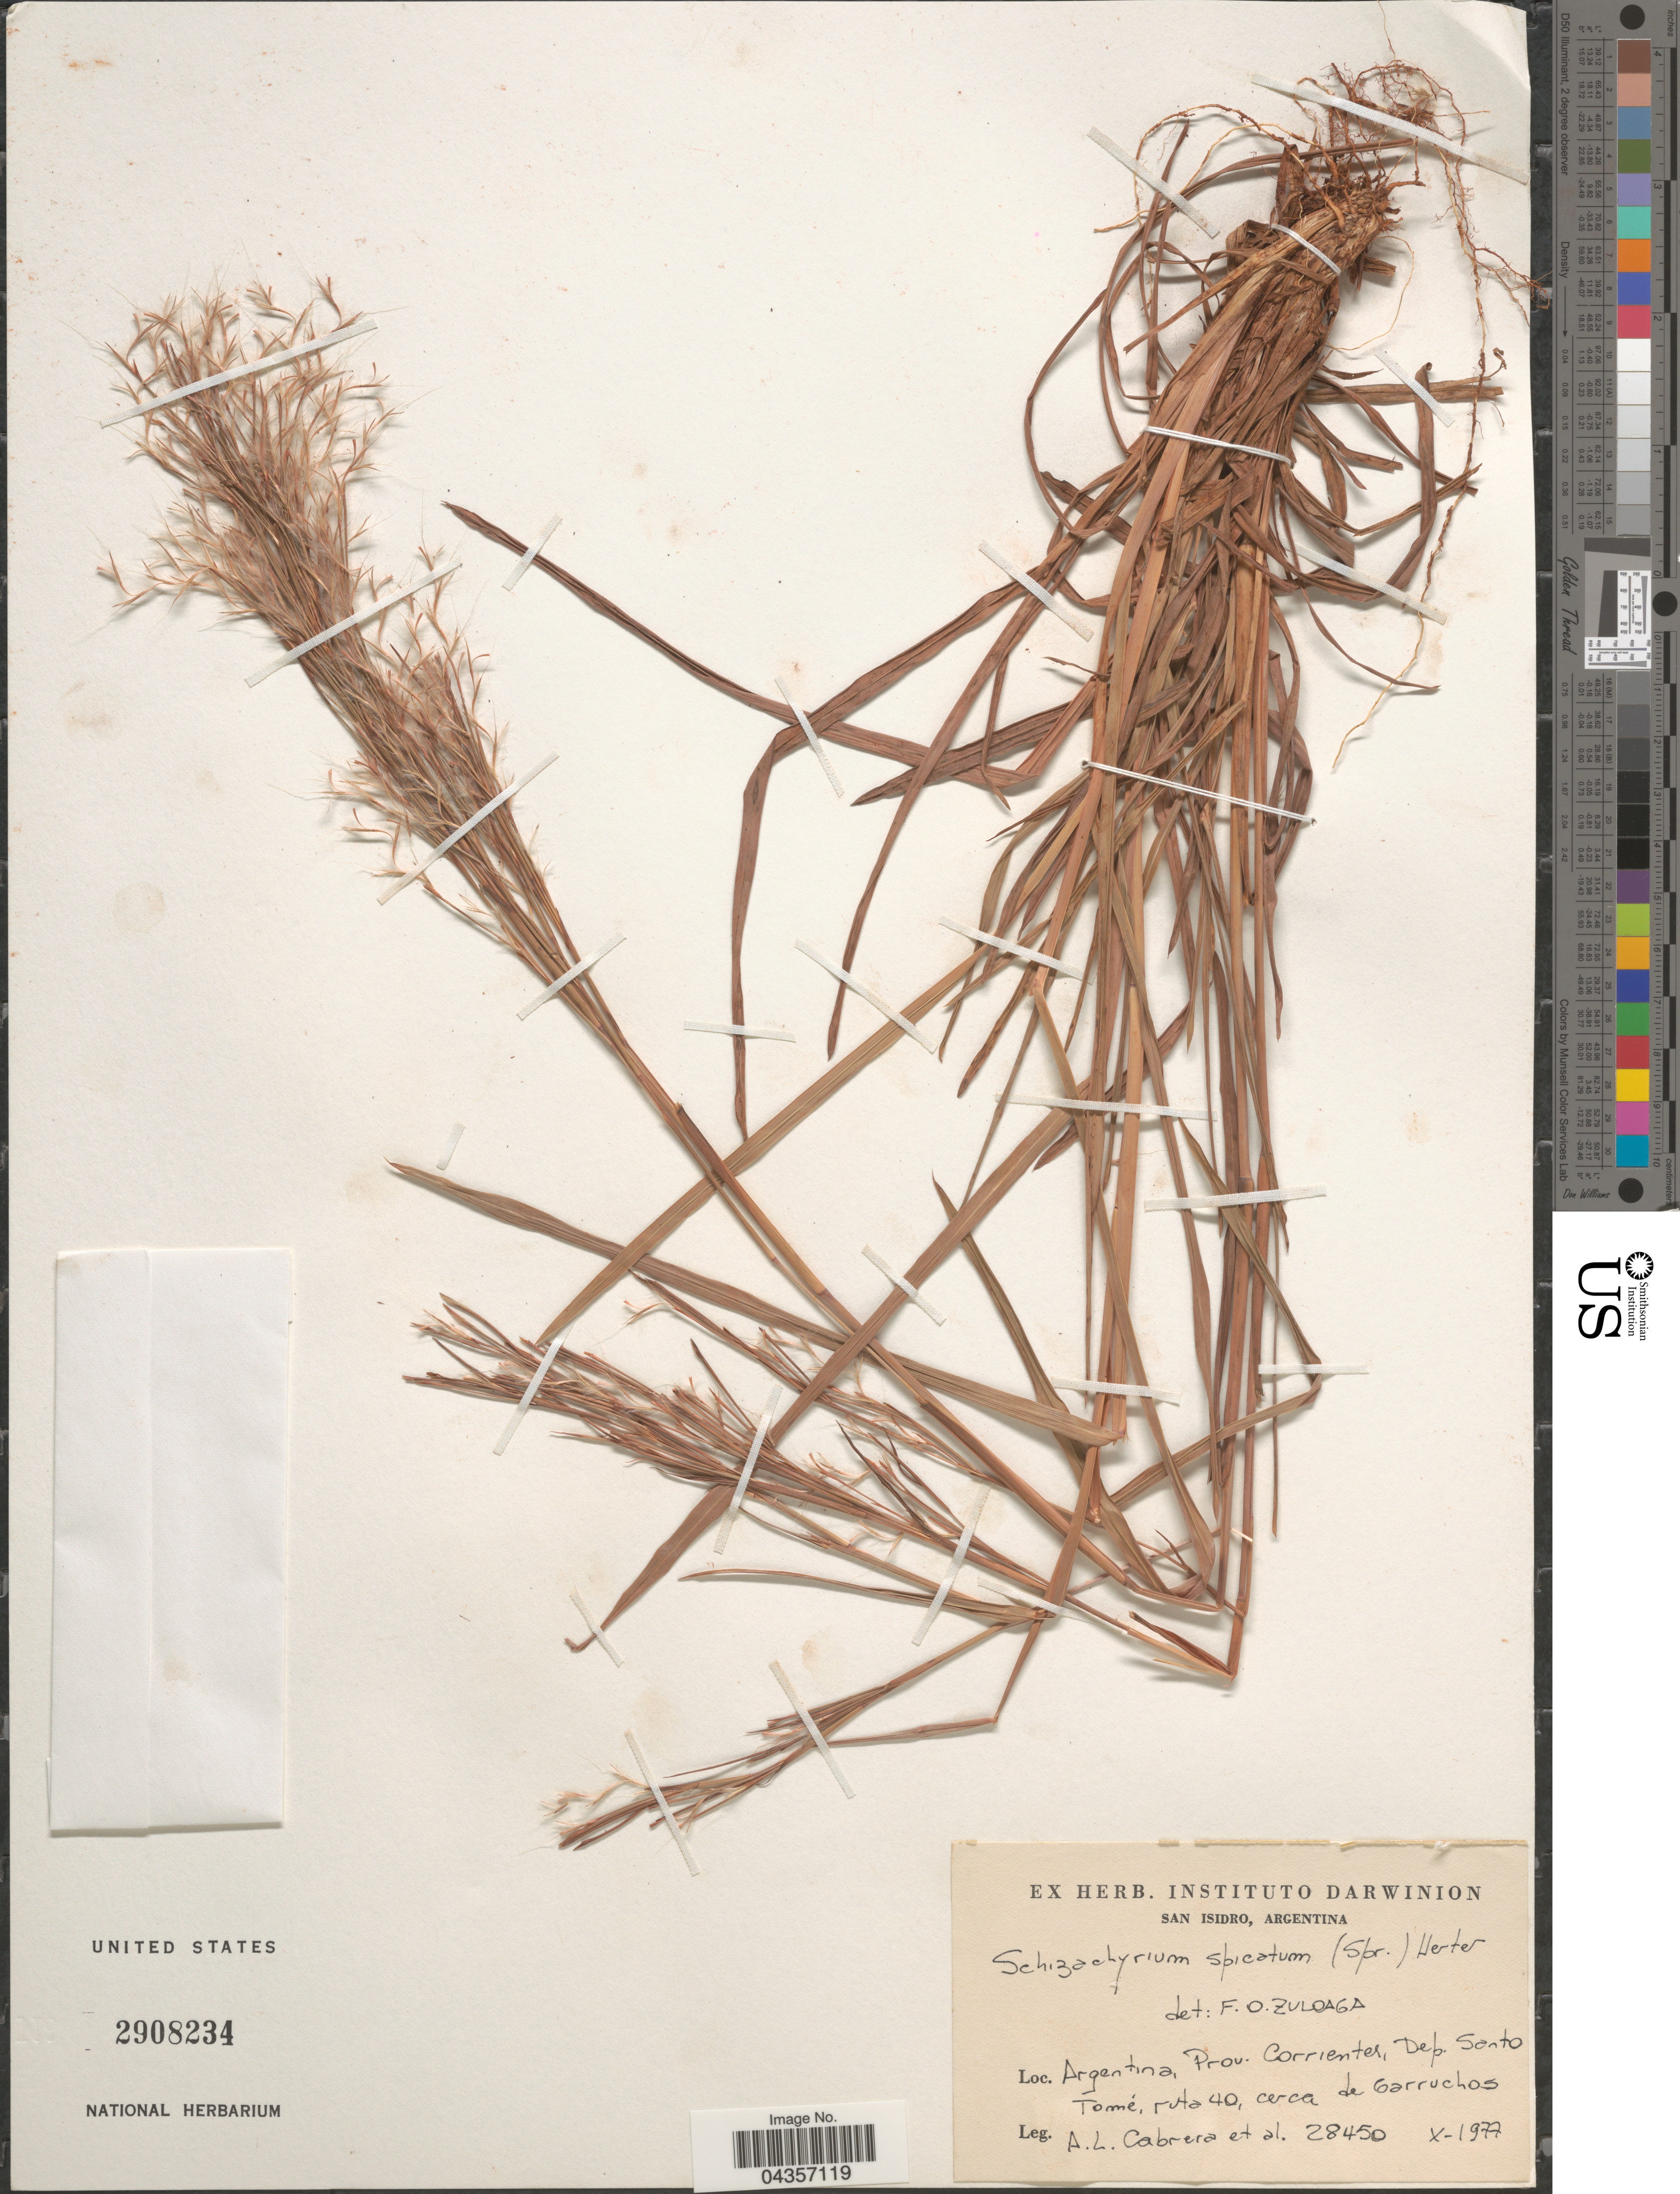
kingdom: Plantae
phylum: Tracheophyta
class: Liliopsida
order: Poales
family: Poaceae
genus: Schizachyrium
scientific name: Schizachyrium spicatum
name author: (Spreng.) Wipff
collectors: A. L. Cabrera & et al.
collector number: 28450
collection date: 1977-10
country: Argentina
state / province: Corrientes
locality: Dep. Santo Tomé, ruta 40, cerca de Garruchos.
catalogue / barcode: US 2908234